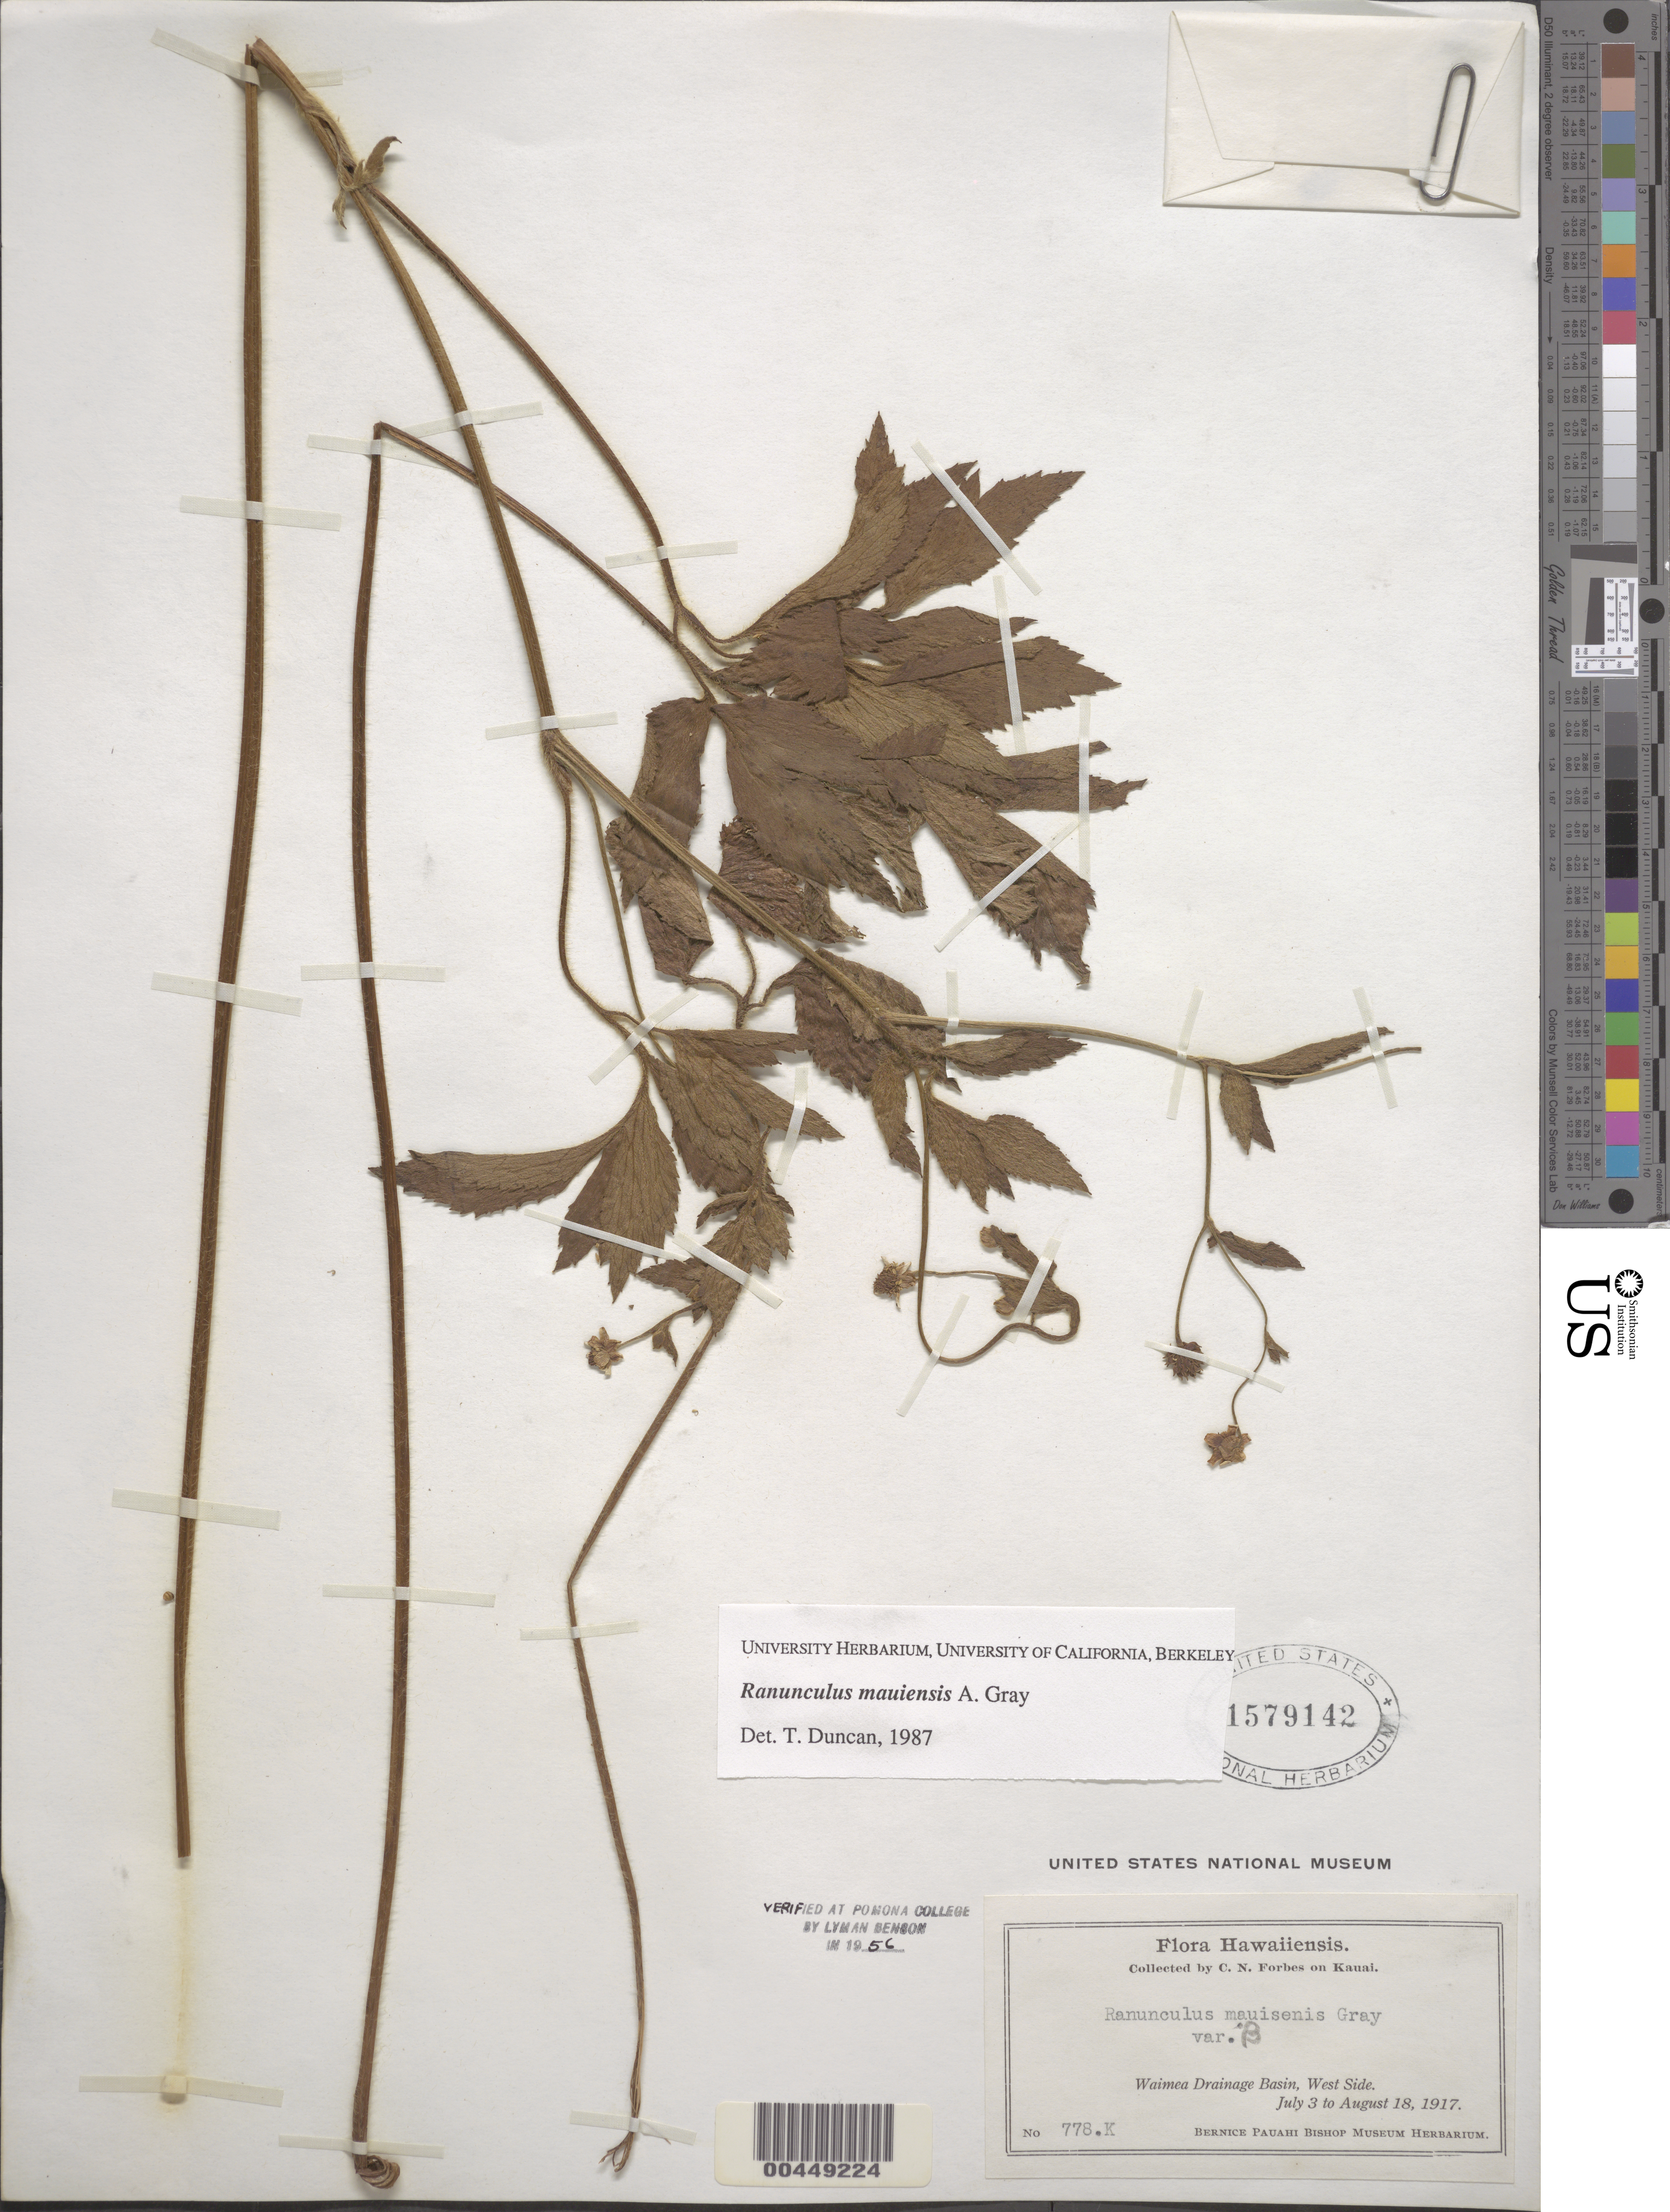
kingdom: Plantae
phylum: Tracheophyta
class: Magnoliopsida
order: Ranunculales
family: Ranunculaceae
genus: Ranunculus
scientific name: Ranunculus mauiensis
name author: A. Gray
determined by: Duncan, T.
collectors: C. N. Forbes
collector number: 778.K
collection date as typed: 3 Jul 1917 to 18 Aug 1917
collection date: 1917-07-03/1917-08-18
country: United States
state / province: Hawaii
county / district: Kauai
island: Kaua'i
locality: Waimea Drainage Basin, West Side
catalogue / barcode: US 1579142